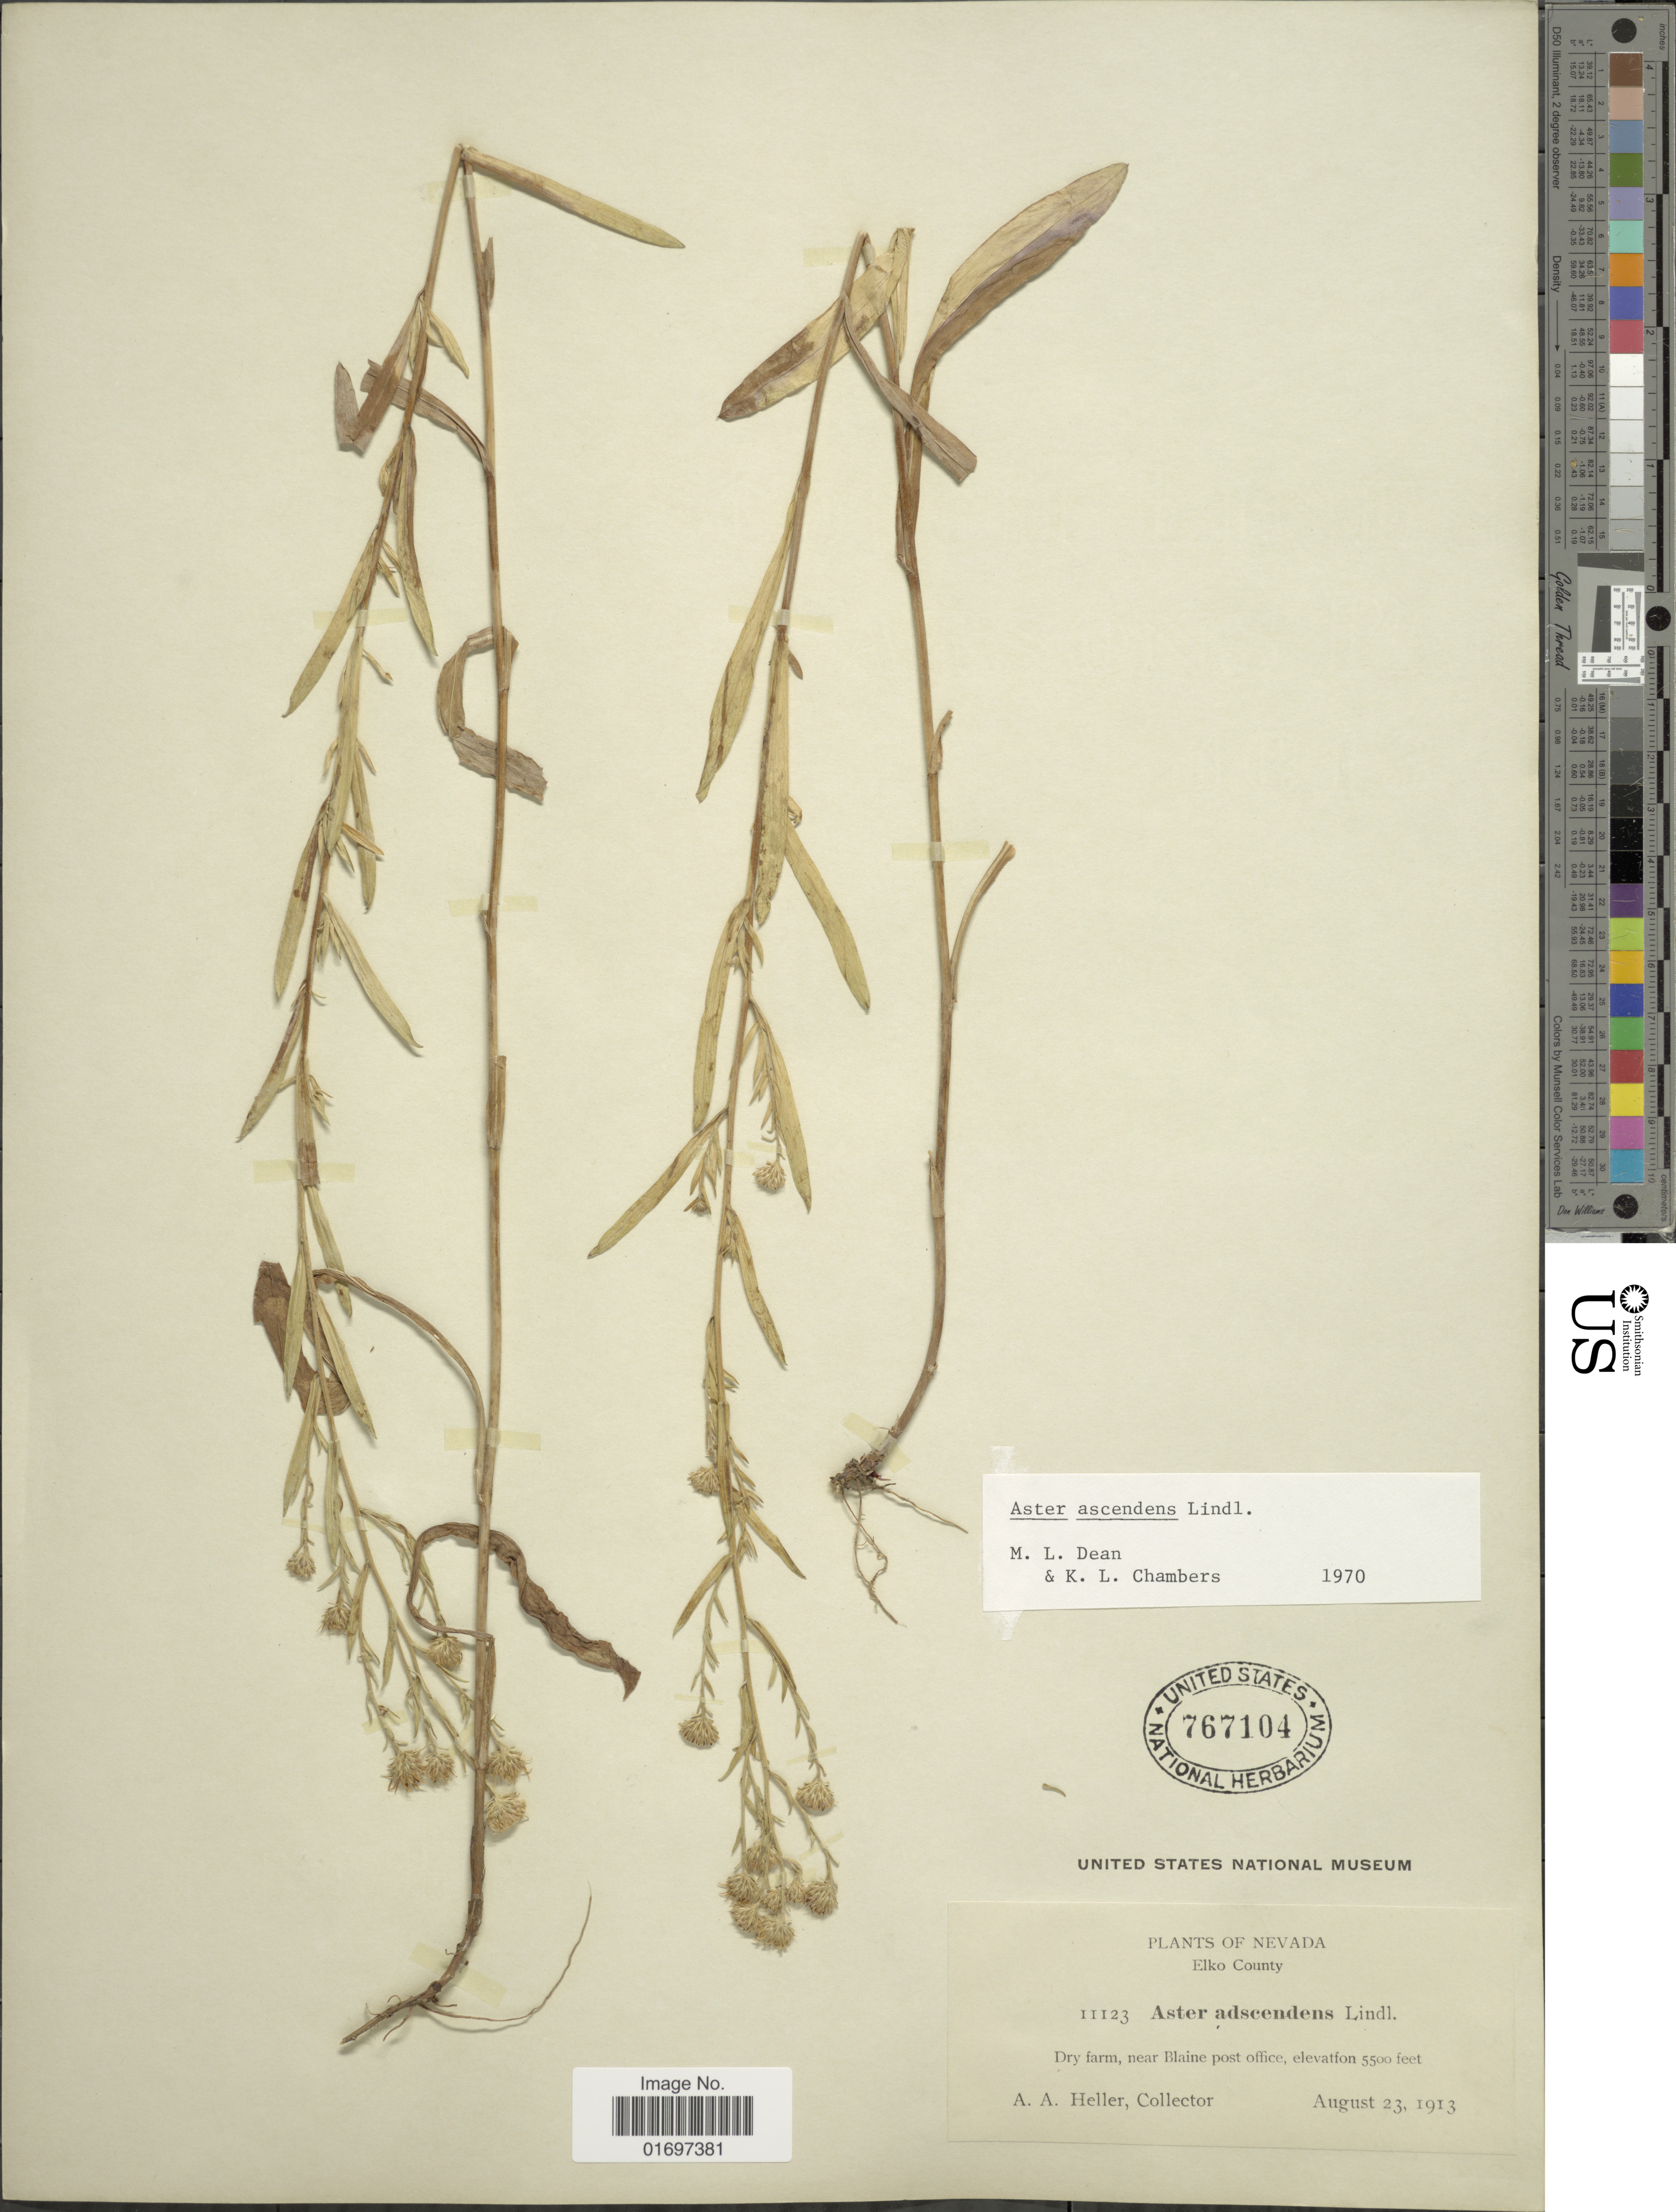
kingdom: Plantae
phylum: Tracheophyta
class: Magnoliopsida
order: Asterales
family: Asteraceae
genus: Symphyotrichum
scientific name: Symphyotrichum ascendens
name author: (Lindl.) G.L. Nesom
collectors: A. A. Heller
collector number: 11123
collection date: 1913-08-23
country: United States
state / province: Nevada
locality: Nevada. Elko County. Dry farm, near Blaine post office.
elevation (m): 1676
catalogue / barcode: US 767104